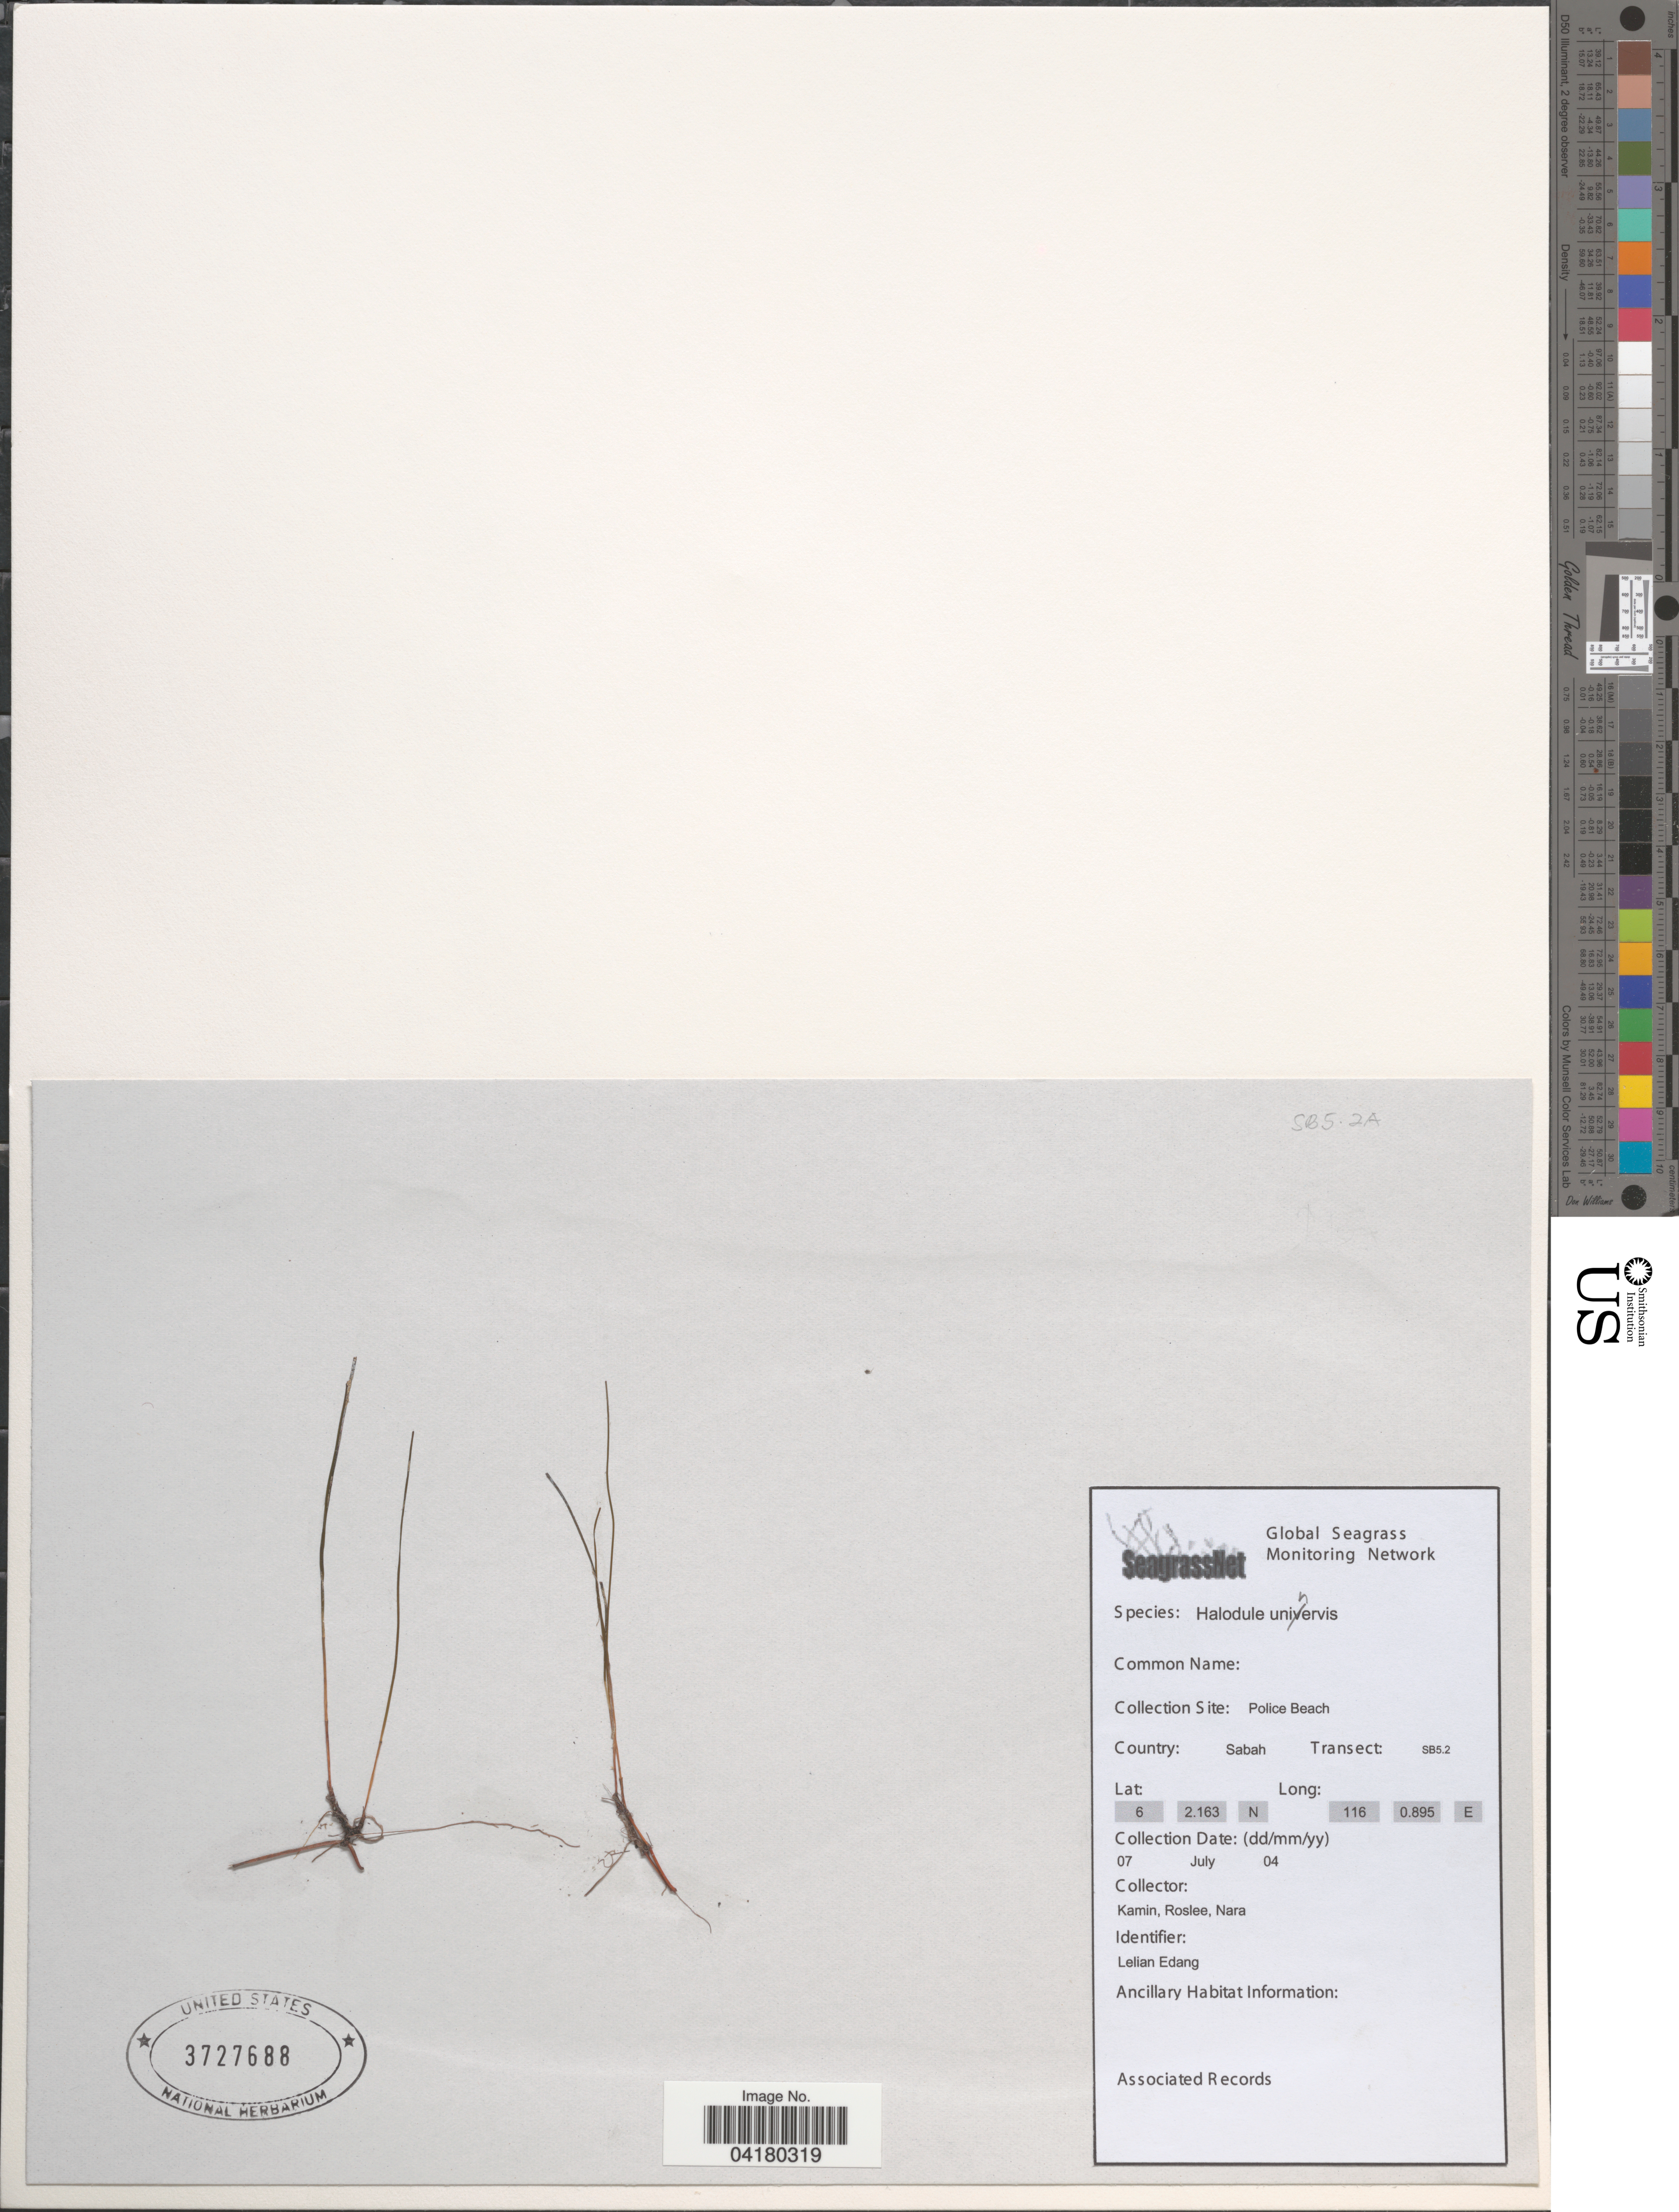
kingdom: Plantae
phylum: Tracheophyta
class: Liliopsida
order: Alismatales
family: Cymodoceaceae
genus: Halodule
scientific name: Halodule uninervis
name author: (Forssk.) Asch.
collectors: Kamin, Roslee & Nara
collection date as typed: Transcribed d/m/y: 7/7/4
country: Malaysia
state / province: Sabah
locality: Police Beach. Transect: SB5.2.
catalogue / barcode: US 3727688